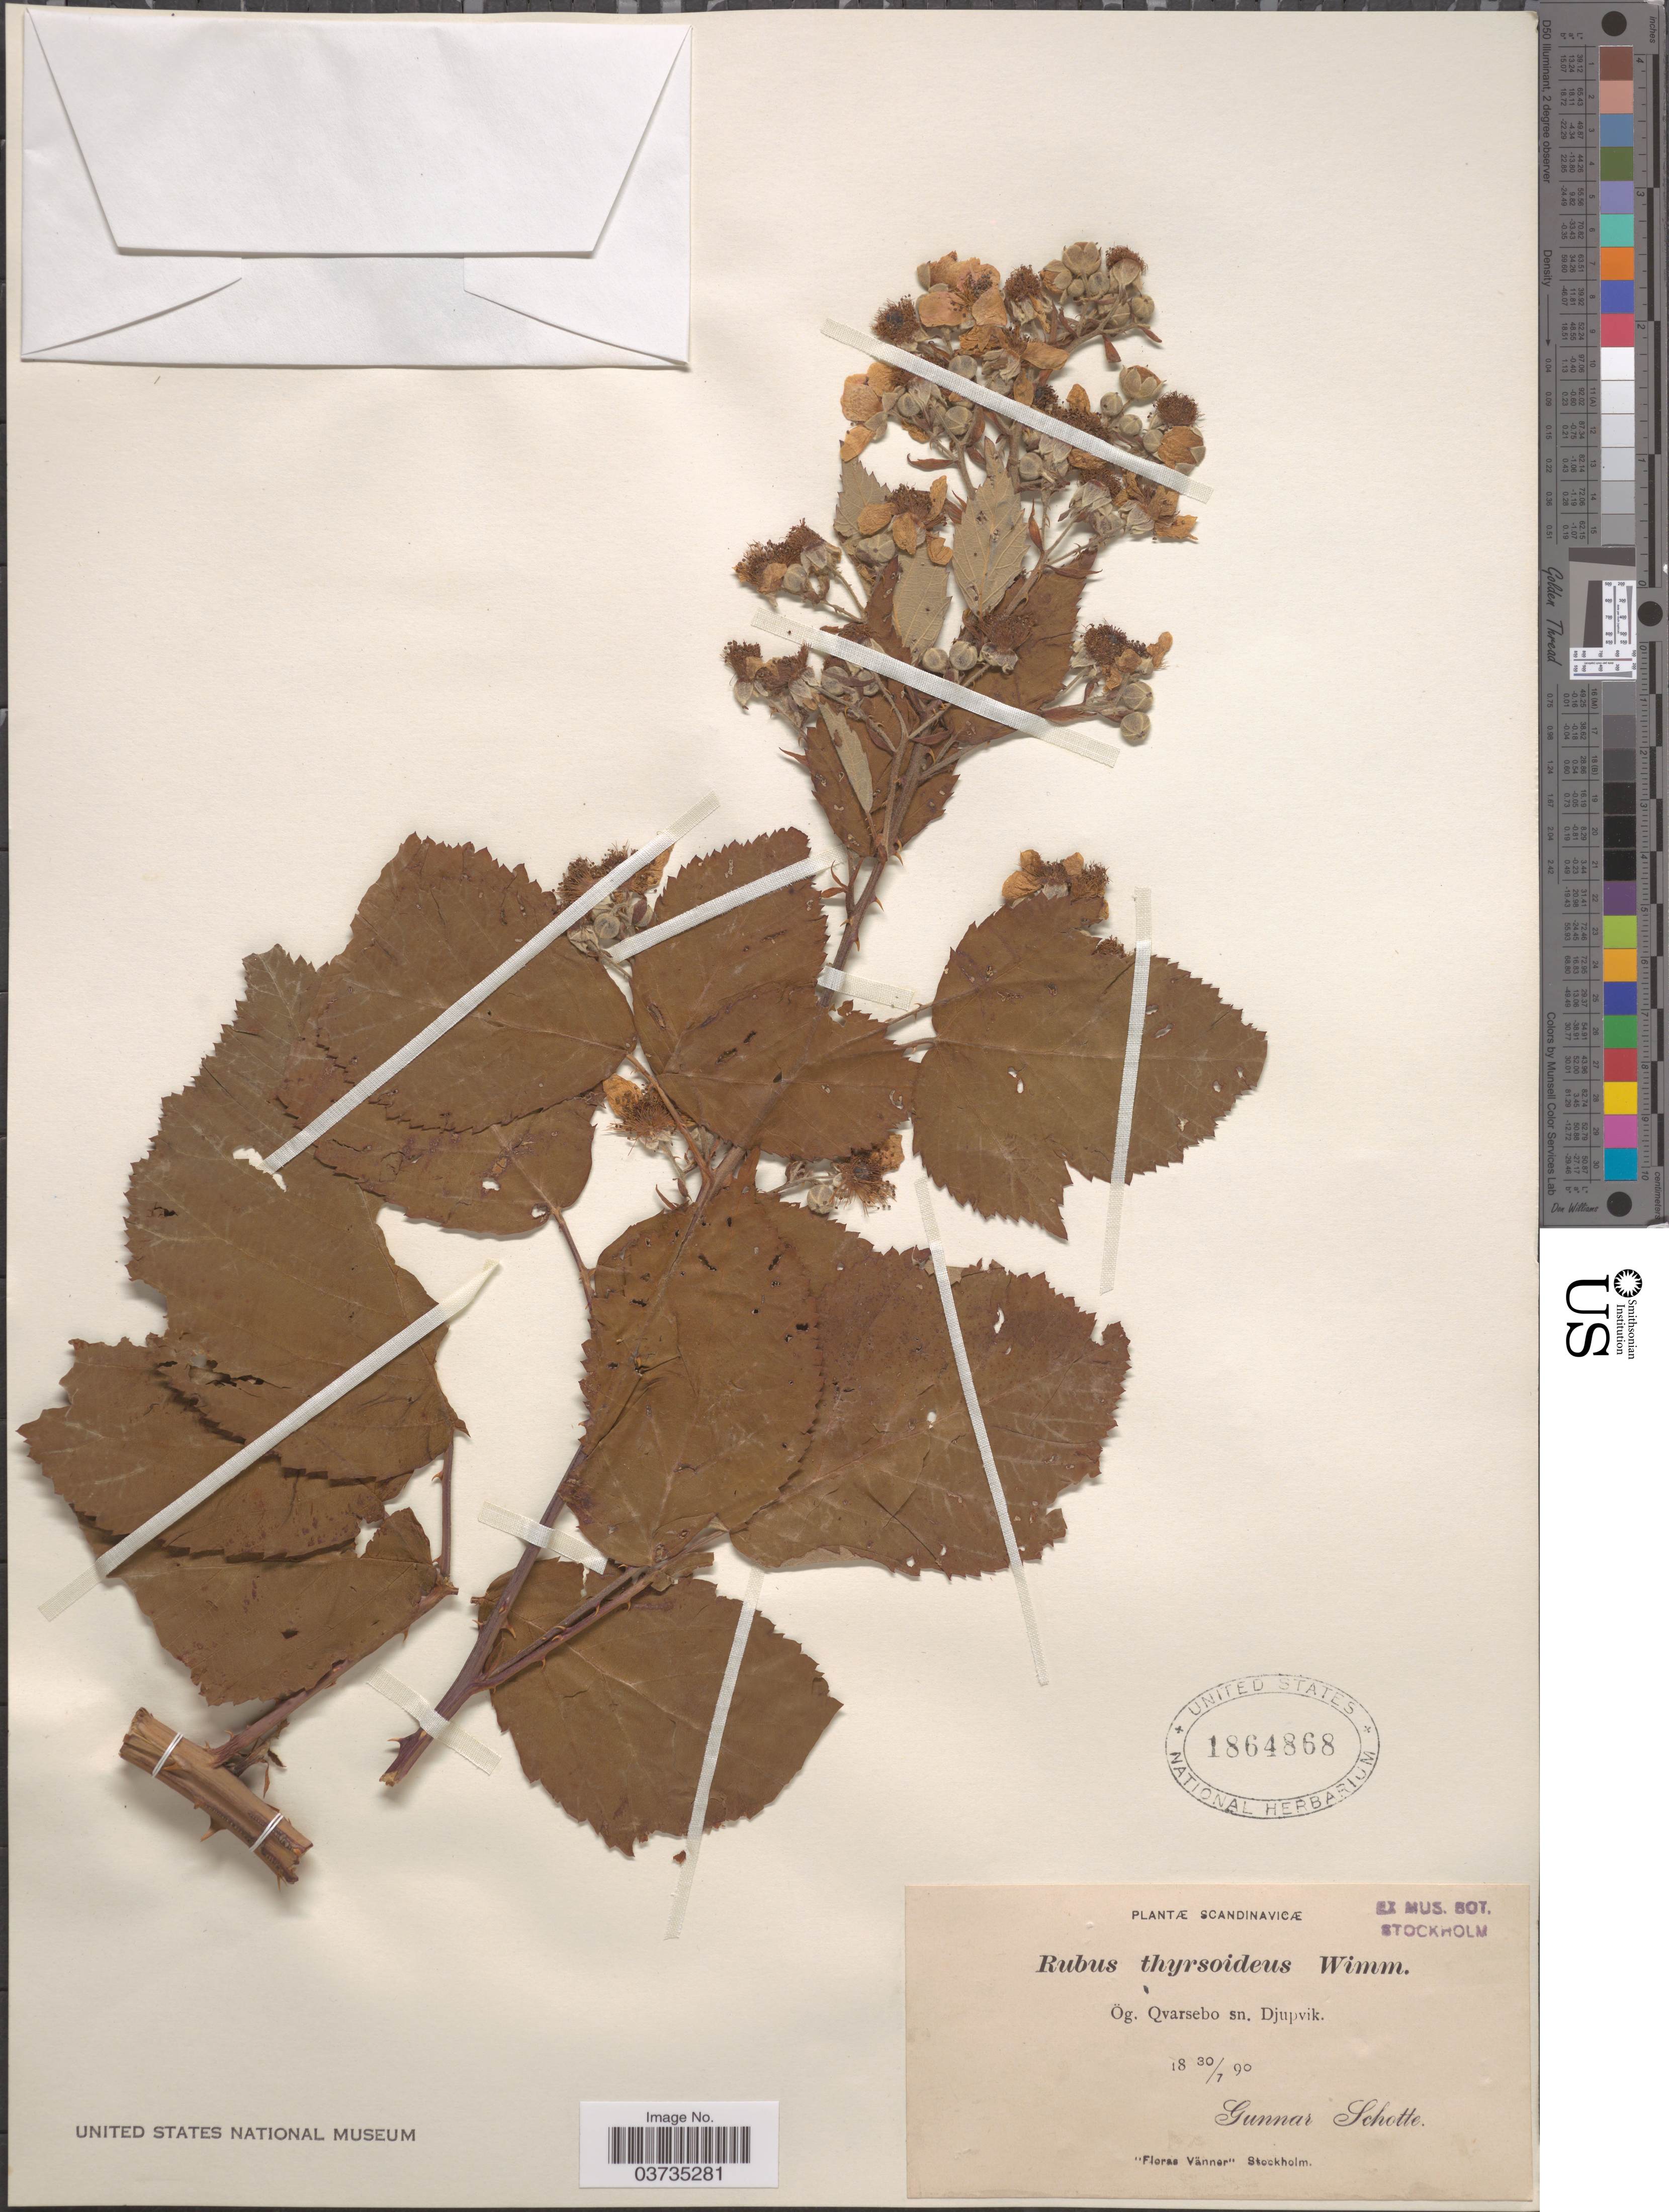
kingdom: Plantae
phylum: Tracheophyta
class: Magnoliopsida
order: Rosales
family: Rosaceae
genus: Rubus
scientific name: Rubus thyrsoideus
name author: Wimm.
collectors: G. Schotte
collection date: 1890-07-30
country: Sweden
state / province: Stockholm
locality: Scandinavicæ. Ög. Qvarsebo sn. Djupvik.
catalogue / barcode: US 1864868